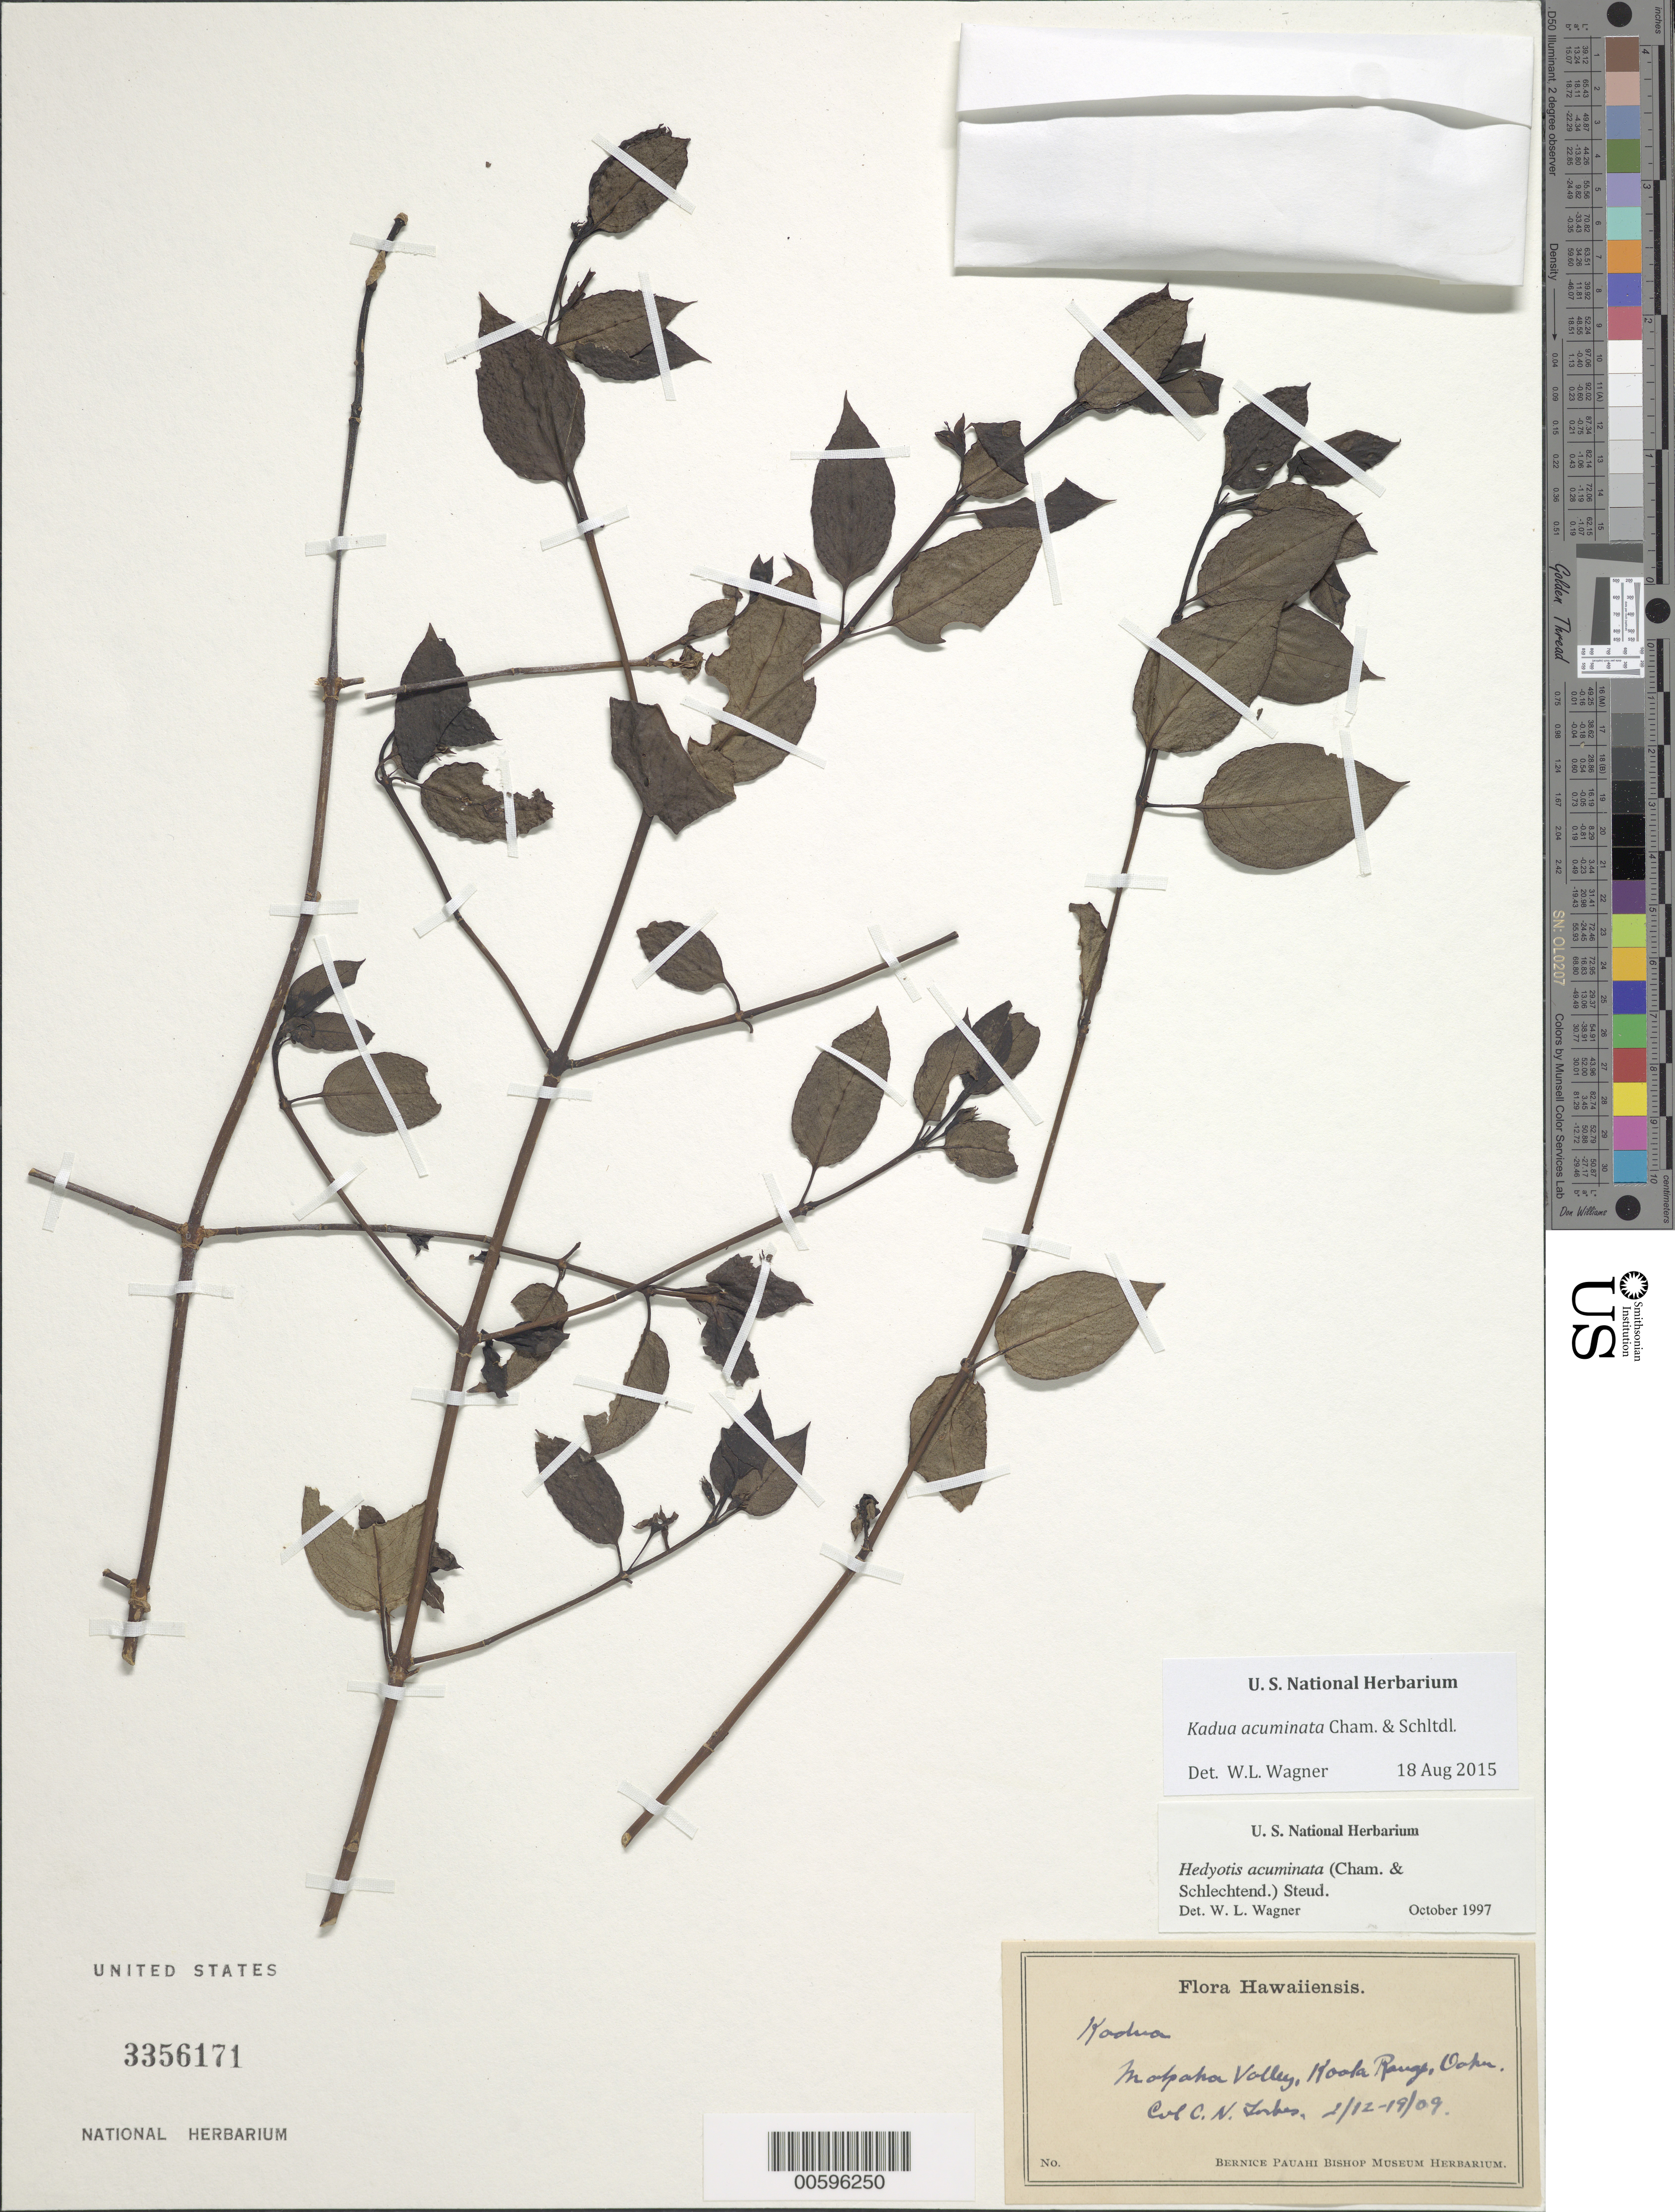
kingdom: Plantae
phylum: Tracheophyta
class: Magnoliopsida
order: Gentianales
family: Rubiaceae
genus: Kadua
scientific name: Kadua acuminata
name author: Cham. & Schltdl.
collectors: C. N. Forbes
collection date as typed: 12 Feb 1909 to 19 Feb 1909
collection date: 1909-02-12/1909-02-19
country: United States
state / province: Hawaii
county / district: Honolulu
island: Oahu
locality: Waianae Mts., Makaha Valley, Kaala Range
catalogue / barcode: US 3356171